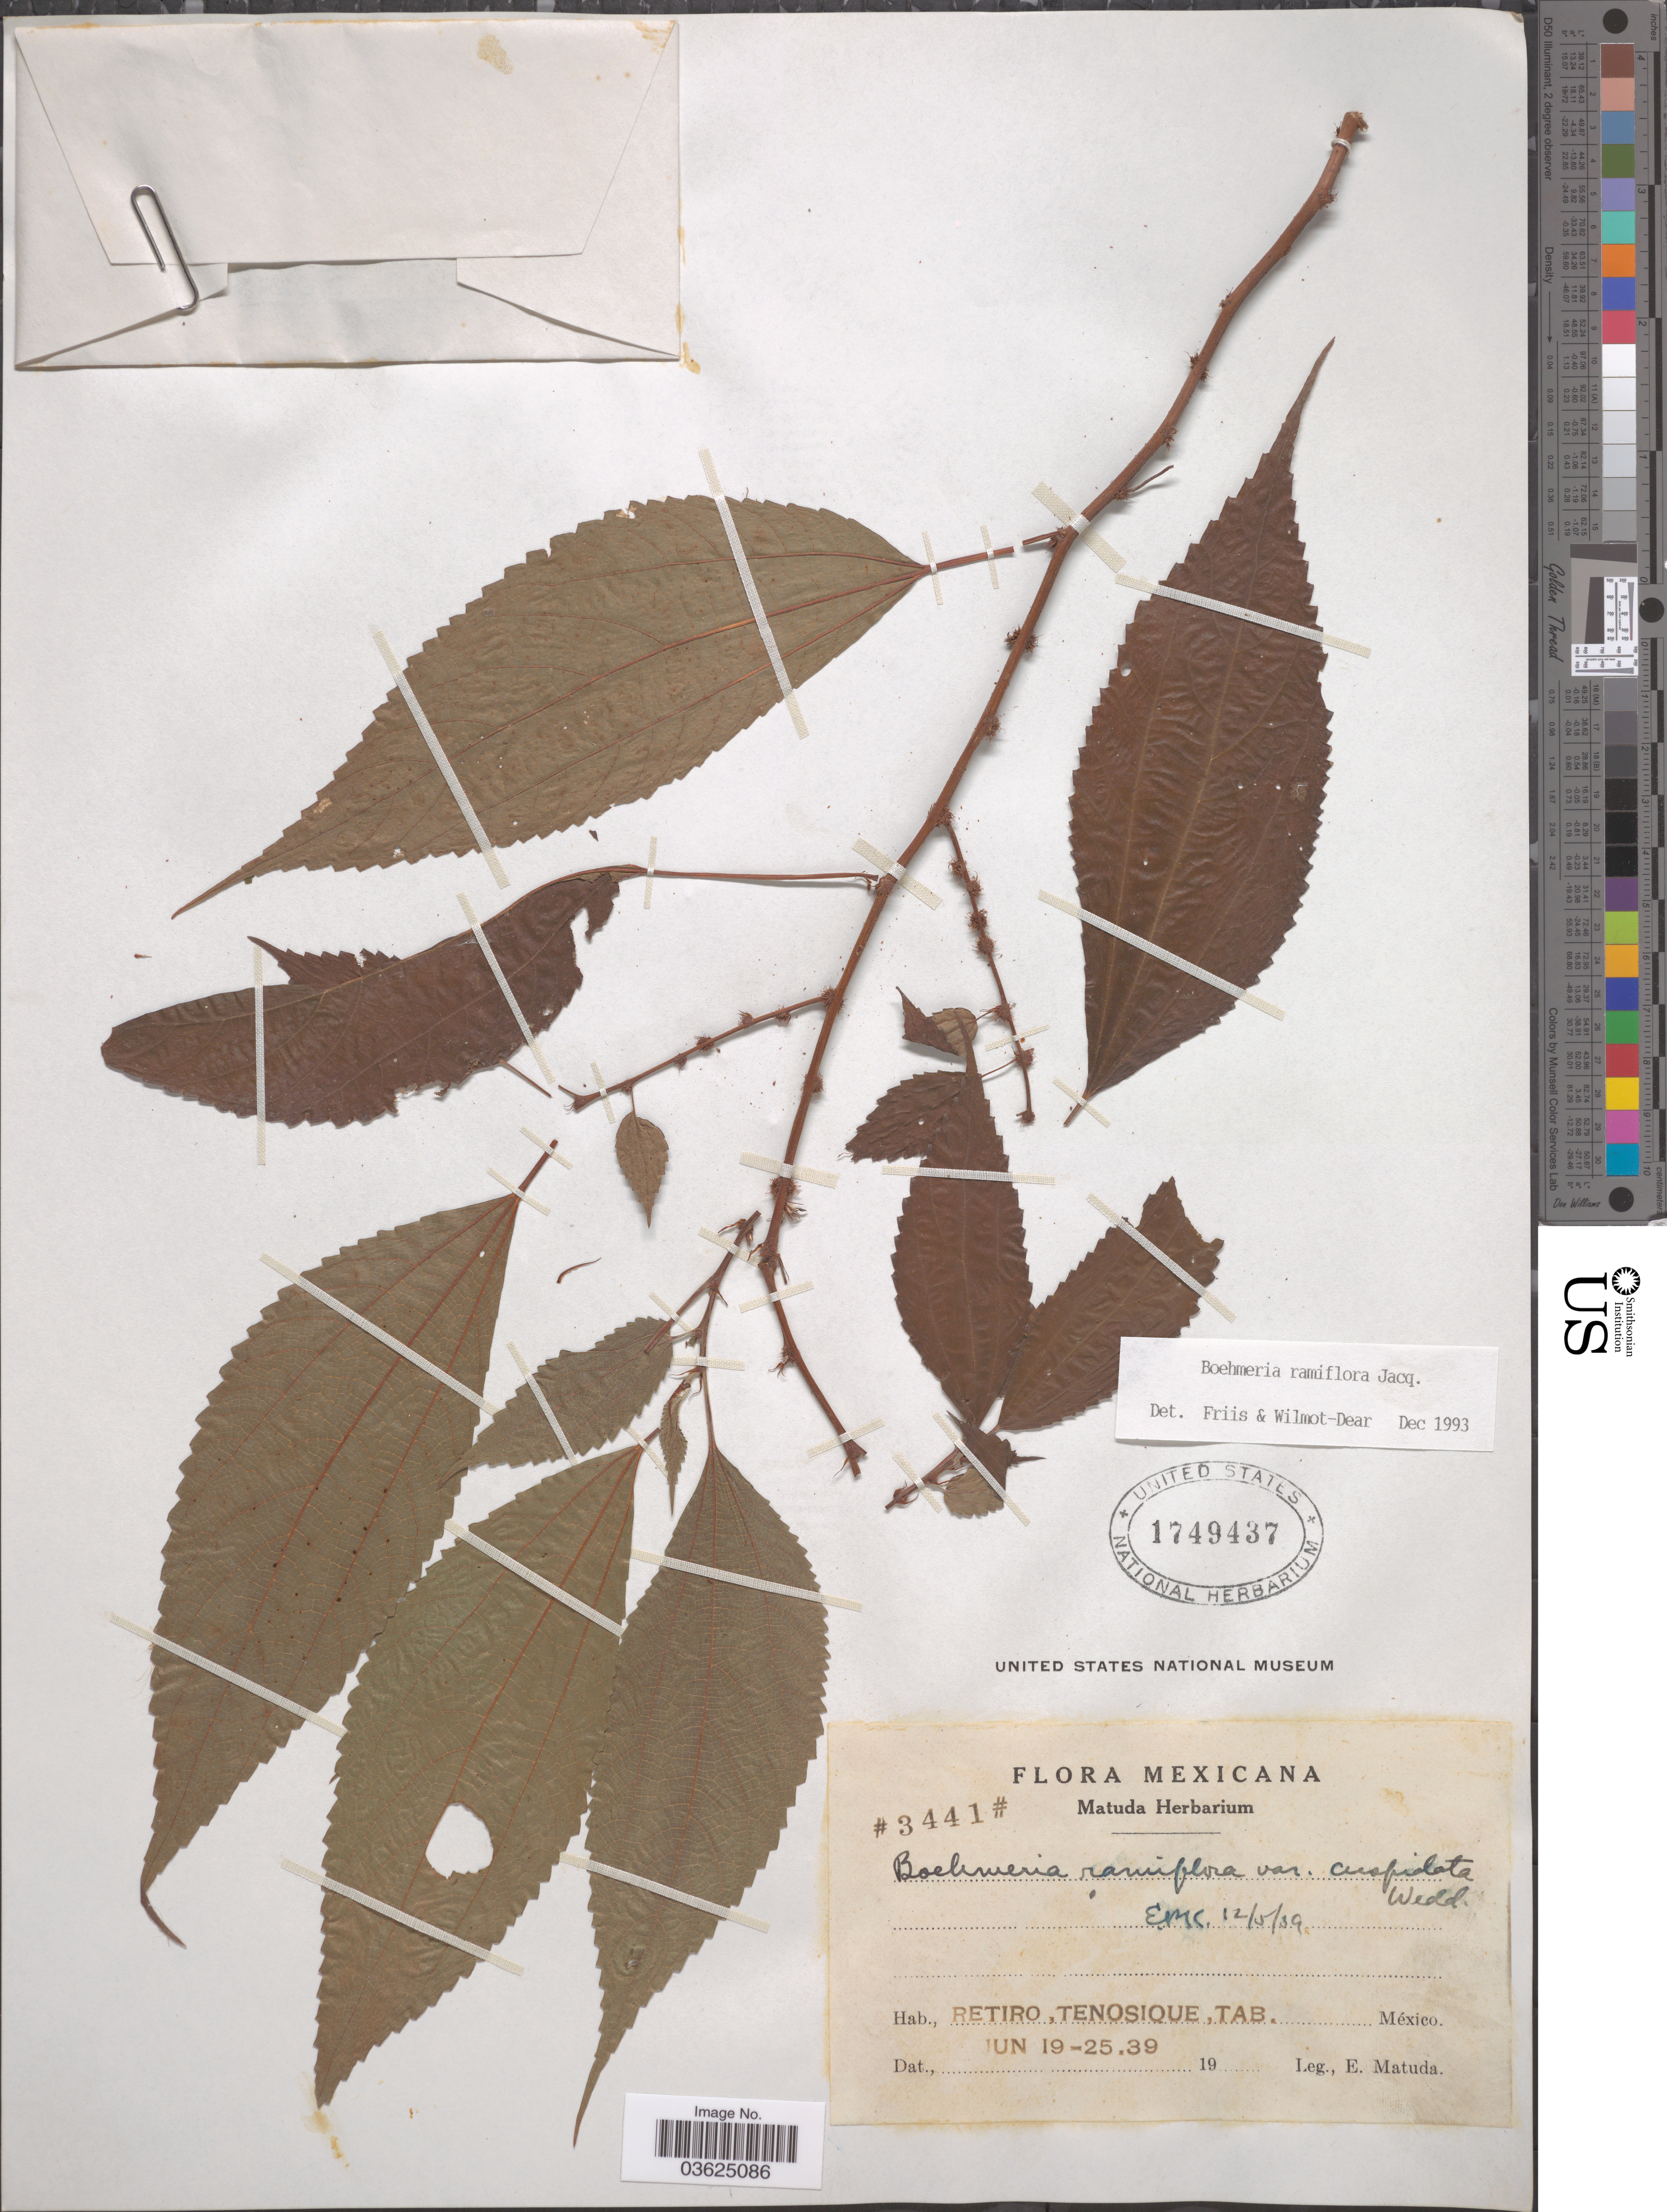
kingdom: Plantae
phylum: Tracheophyta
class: Magnoliopsida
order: Rosales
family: Urticaceae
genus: Boehmeria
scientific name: Boehmeria ramiflora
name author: Jacq.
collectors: E. Matuda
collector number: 3441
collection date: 1939-06-19/1939-06-25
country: Mexico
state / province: Tabasco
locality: Retiro, Tenosique.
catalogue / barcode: US 1749437